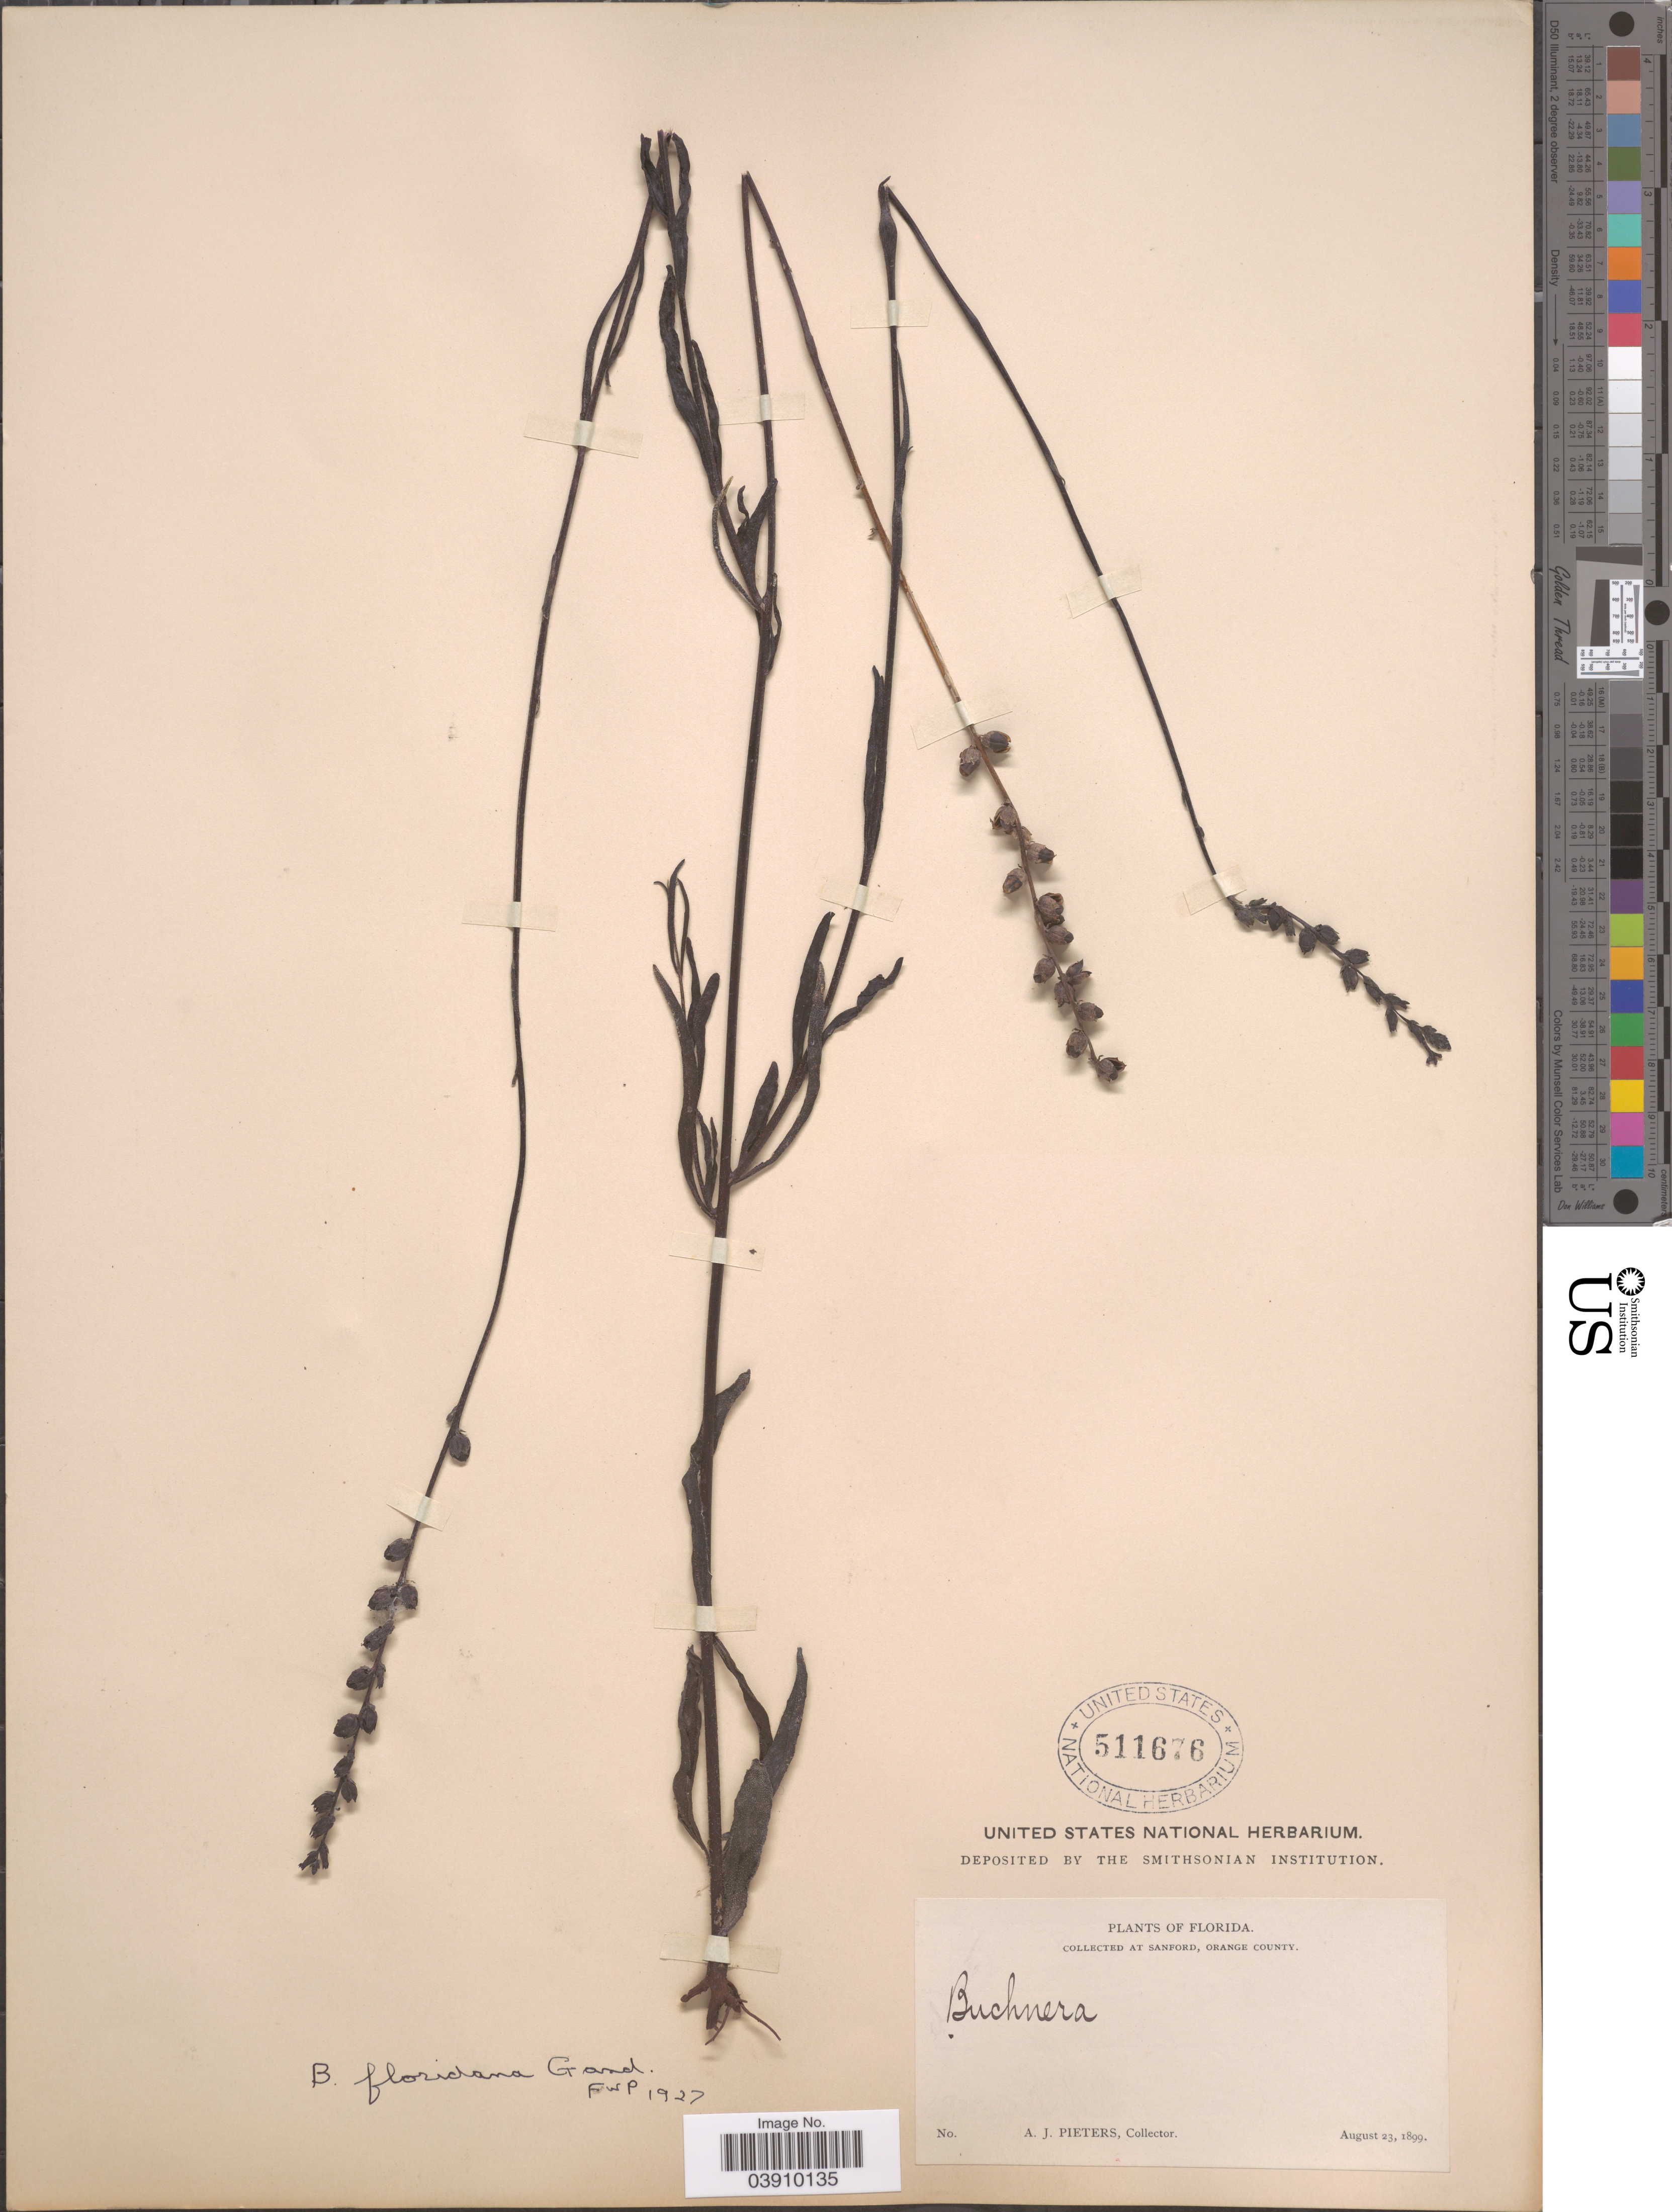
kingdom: Plantae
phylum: Tracheophyta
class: Magnoliopsida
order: Lamiales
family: Orobanchaceae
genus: Buchnera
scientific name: Buchnera floridana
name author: Gand.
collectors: A. Pieters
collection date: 1899-08-23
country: United States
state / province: Florida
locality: At Sanford, Orange County.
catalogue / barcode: US 511676